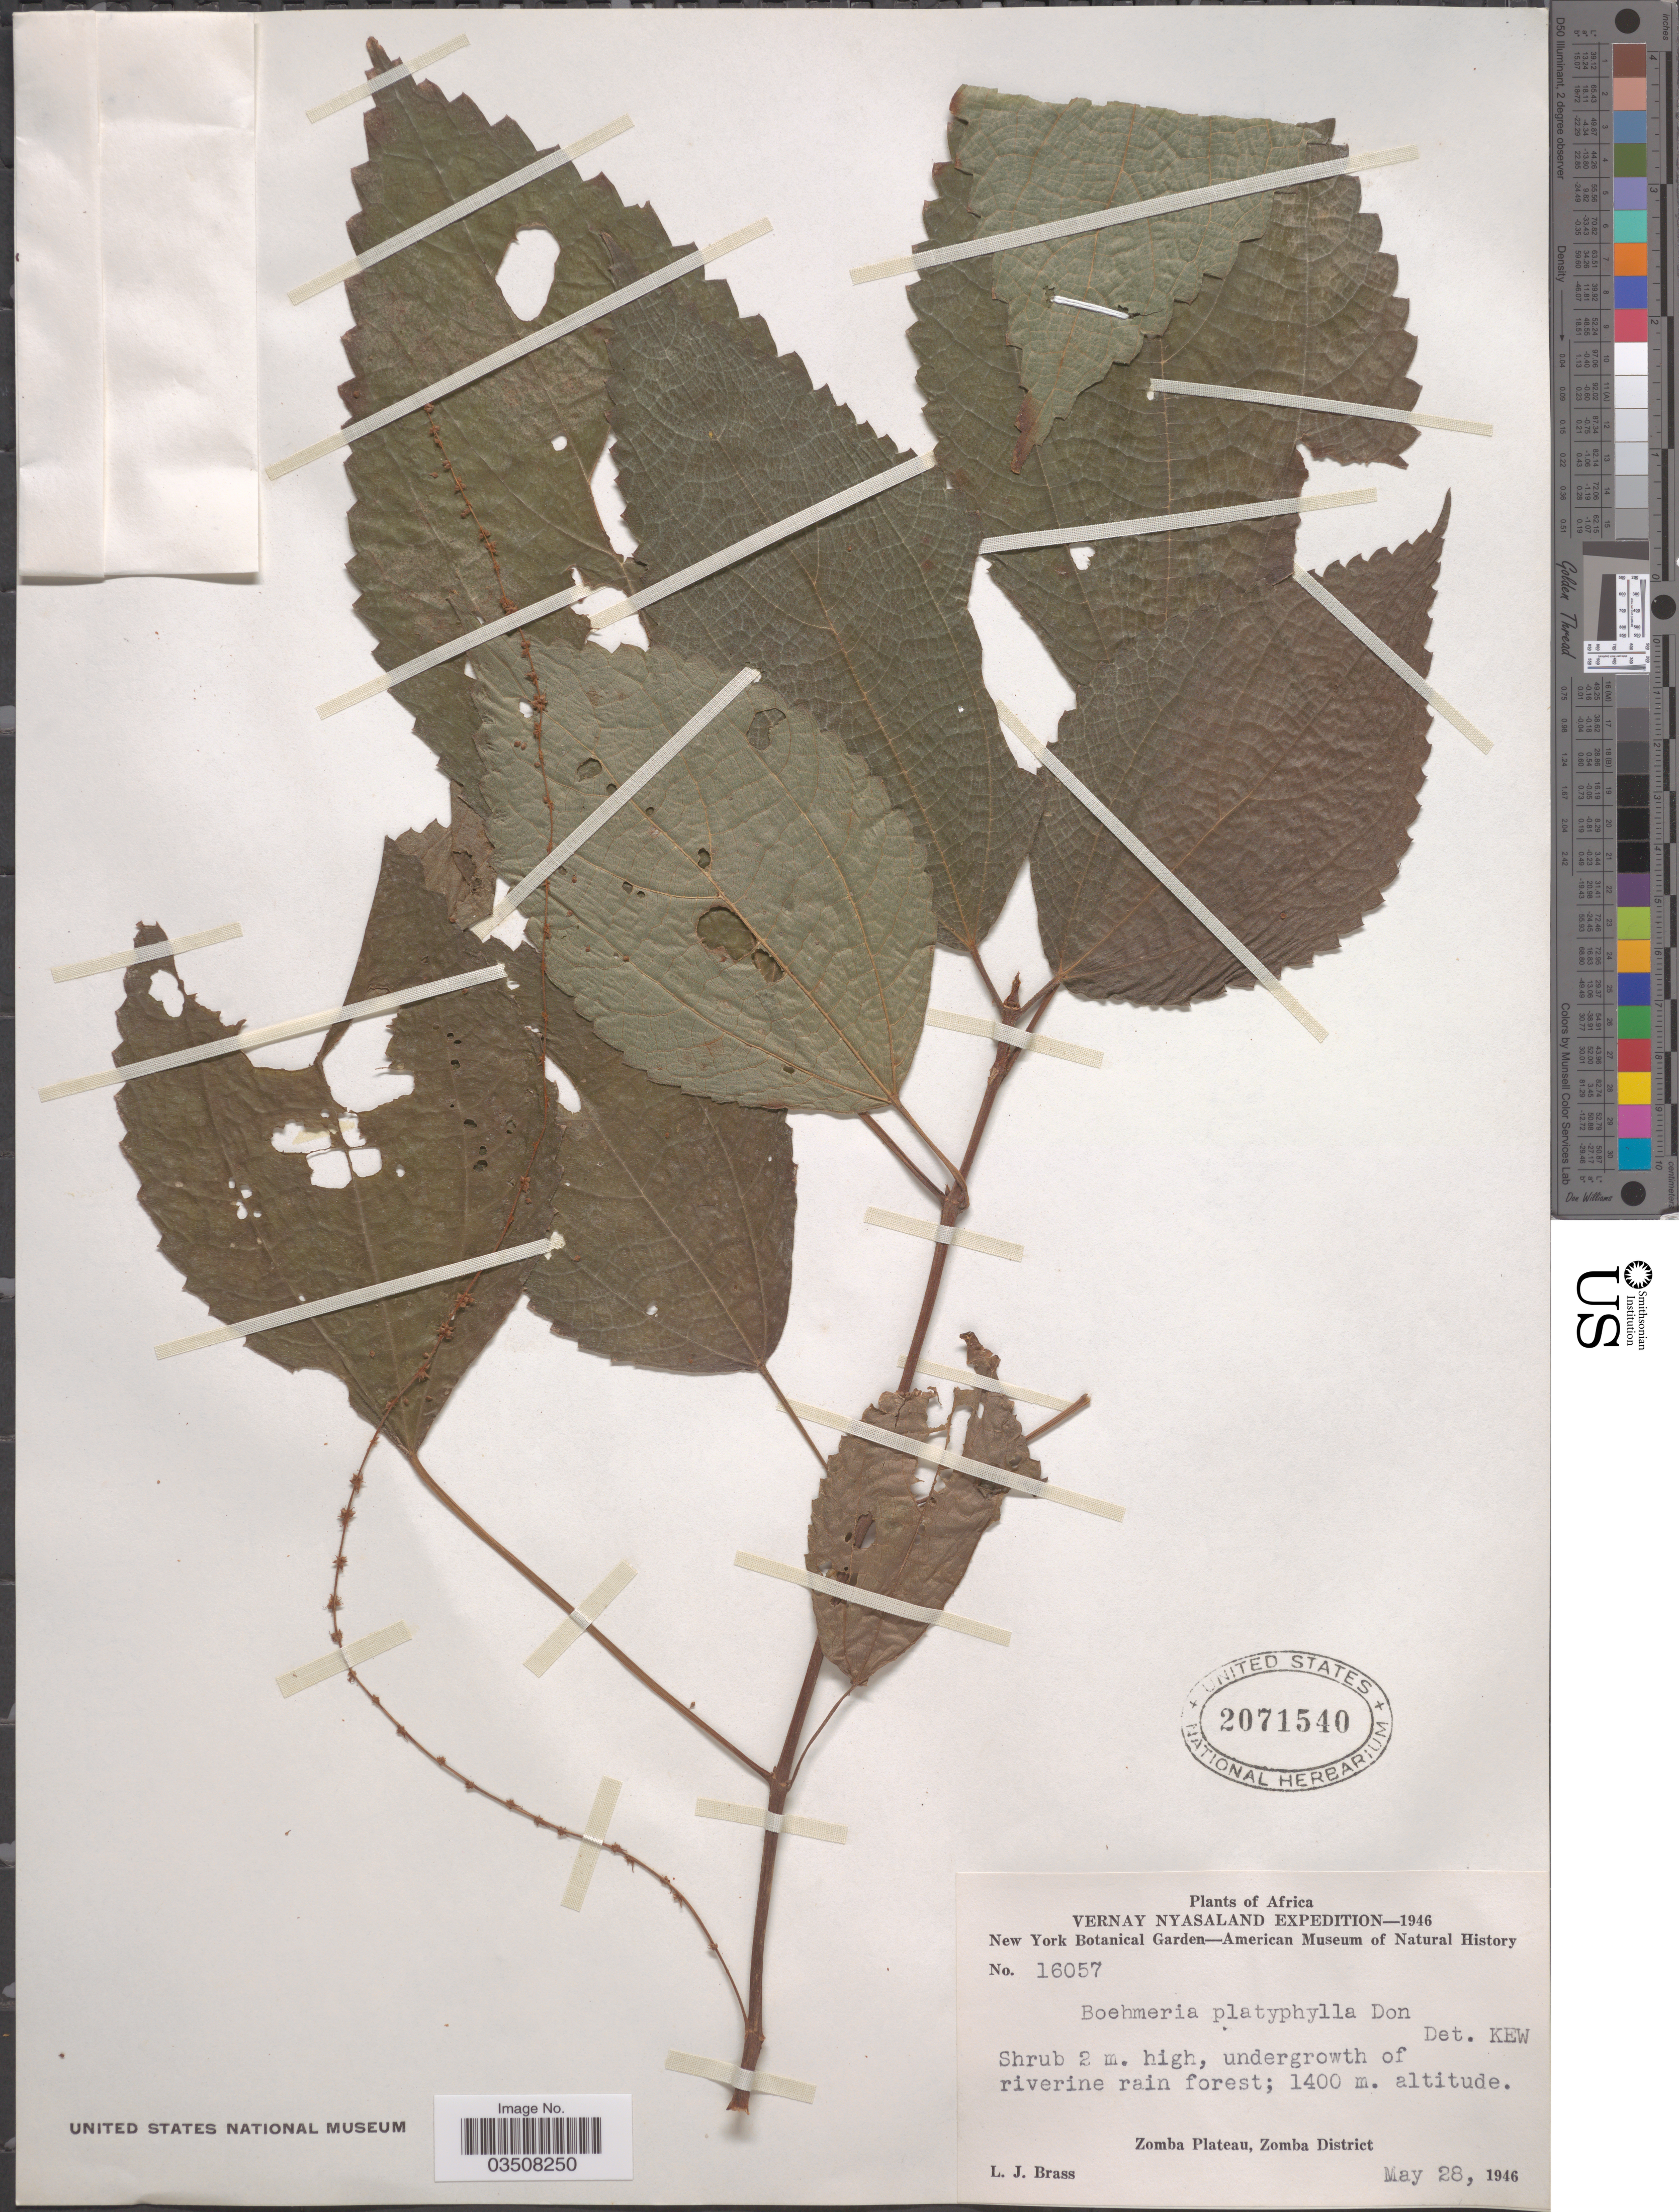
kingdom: Plantae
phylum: Tracheophyta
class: Magnoliopsida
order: Rosales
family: Urticaceae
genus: Boehmeria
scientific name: Boehmeria platyphylla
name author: G. Don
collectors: L. J. Brass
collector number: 16057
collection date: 1946-05-28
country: Malawi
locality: Vernay Nyasaland. Zomba Plateau, Zomba District.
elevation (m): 1400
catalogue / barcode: US 2071540